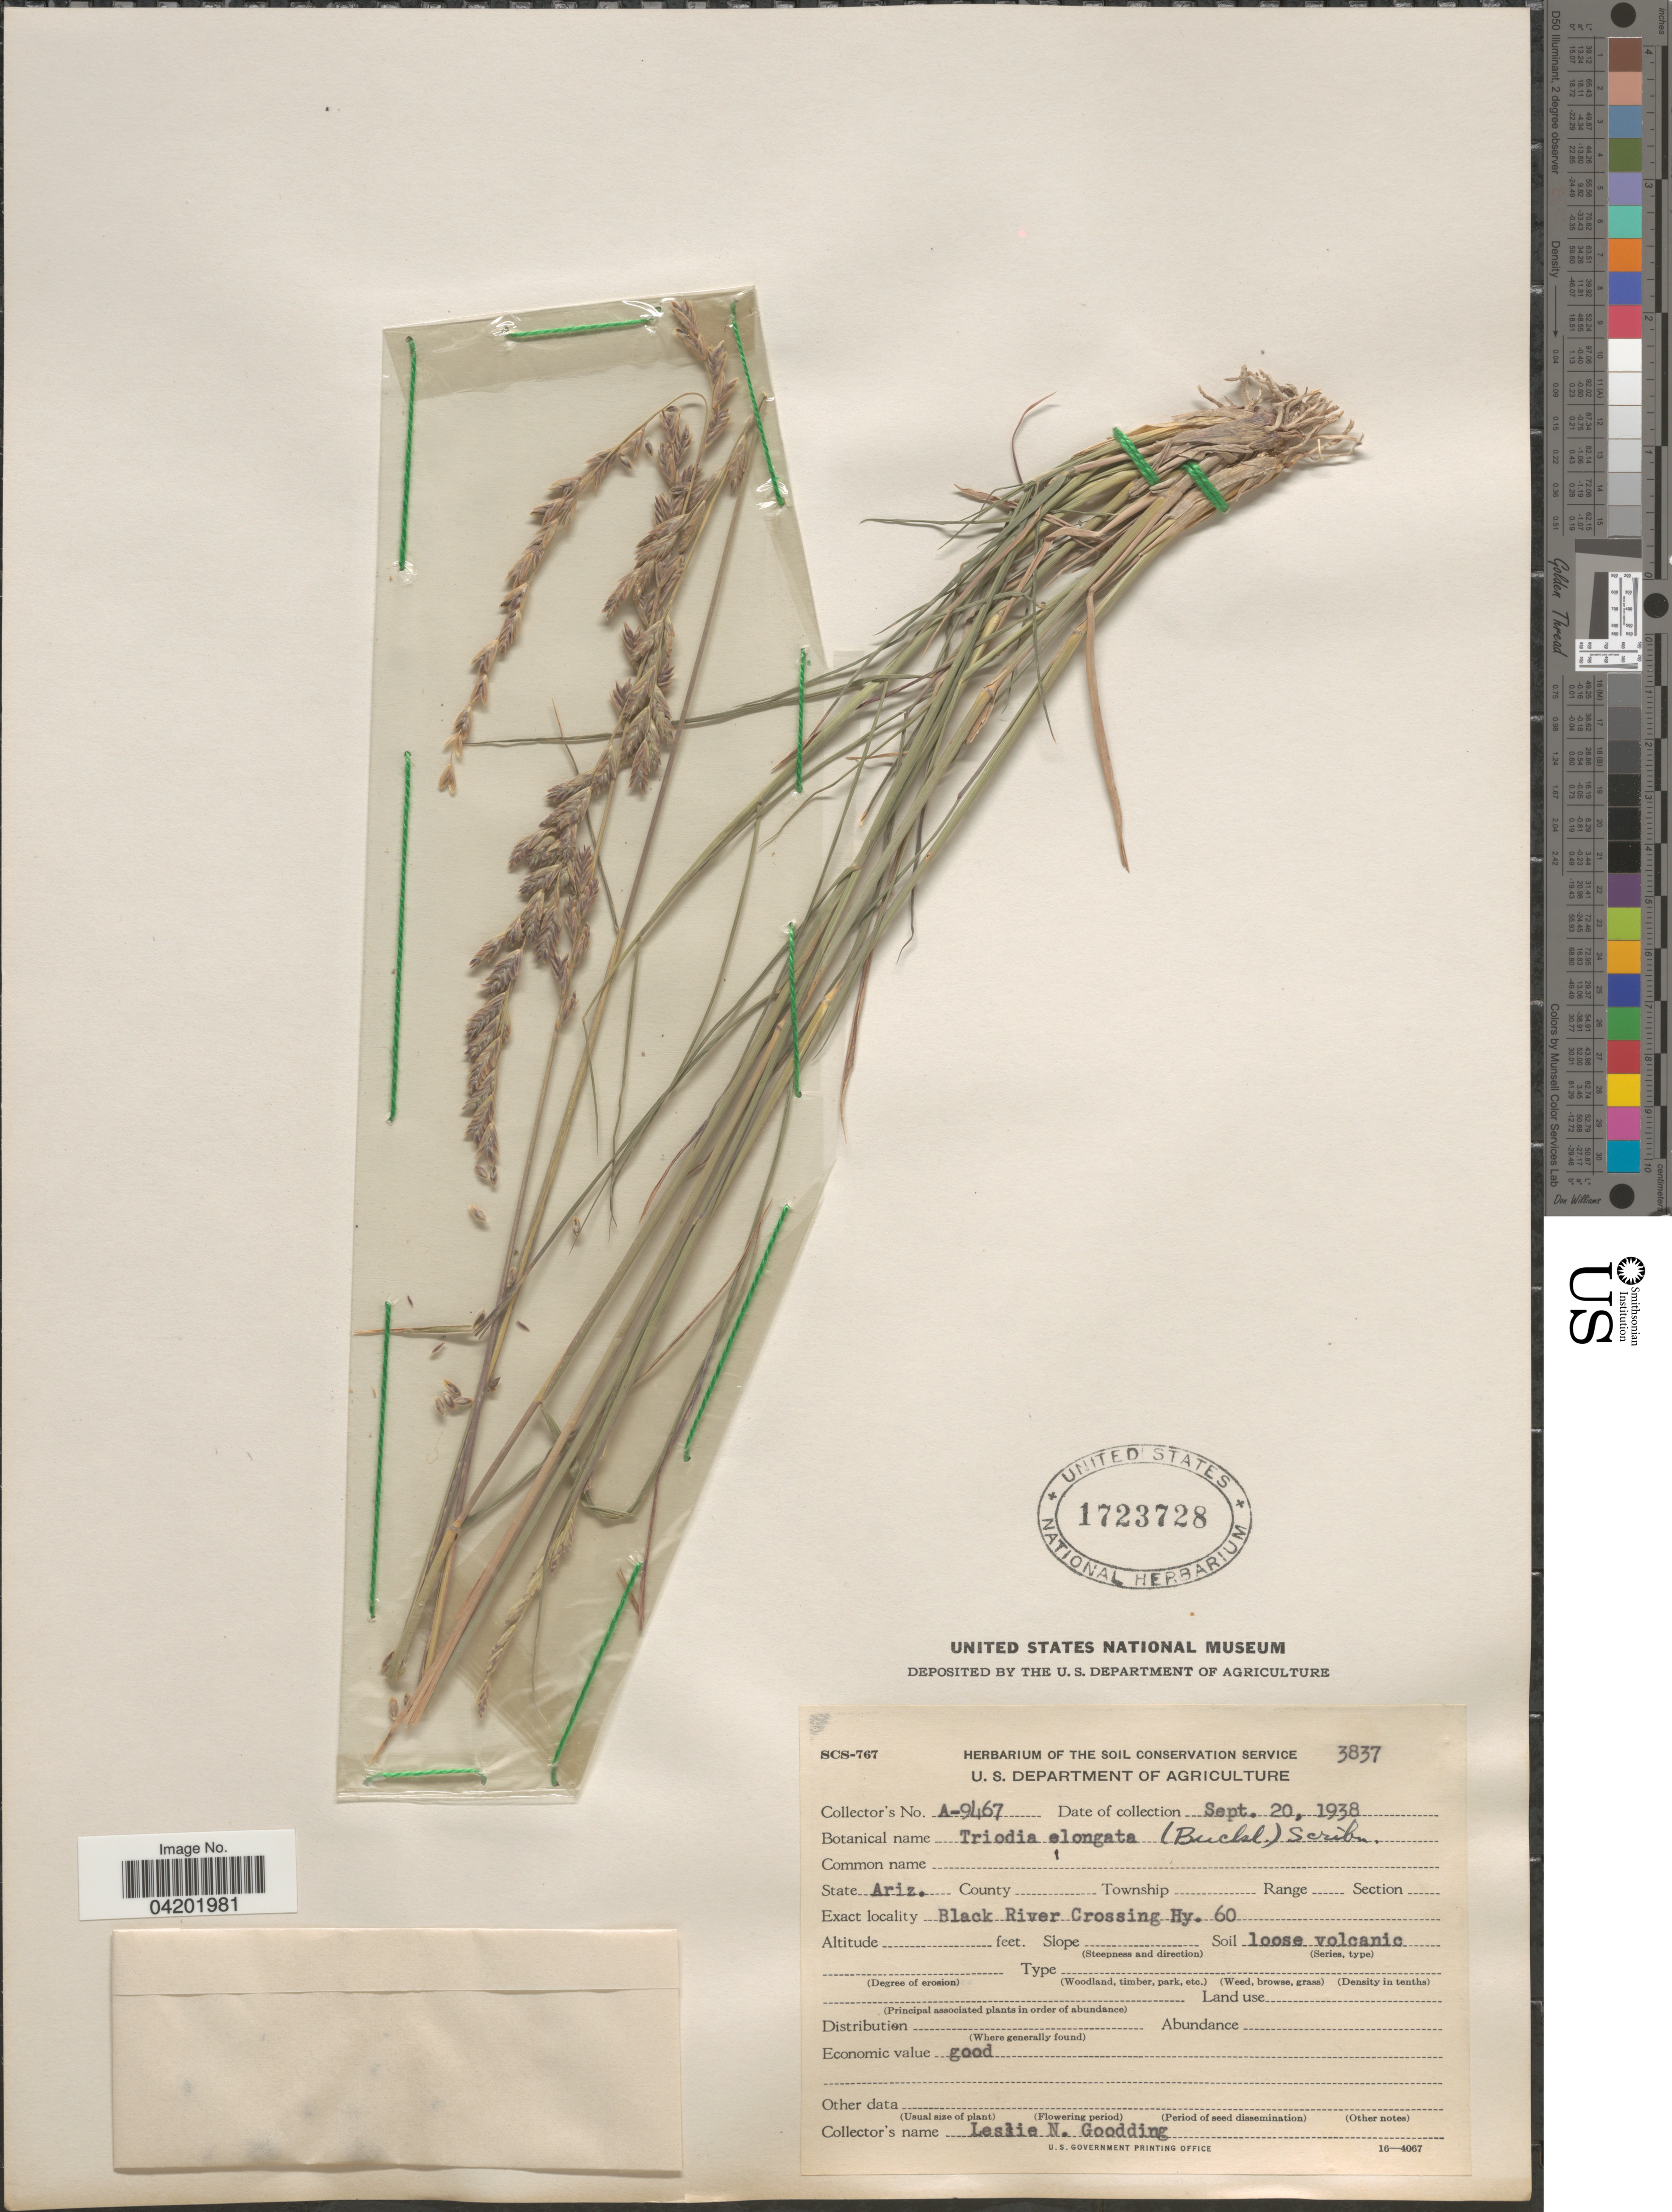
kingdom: Plantae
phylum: Tracheophyta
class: Liliopsida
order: Poales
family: Poaceae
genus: Tridentopsis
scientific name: Tridentopsis mutica var. elongata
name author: P.M. Peterson & Romasch.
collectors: L. N. Goodding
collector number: A-9467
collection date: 1938-09-20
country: United States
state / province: Arizona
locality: Black River Crossing Hy. 60.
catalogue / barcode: US 1723728